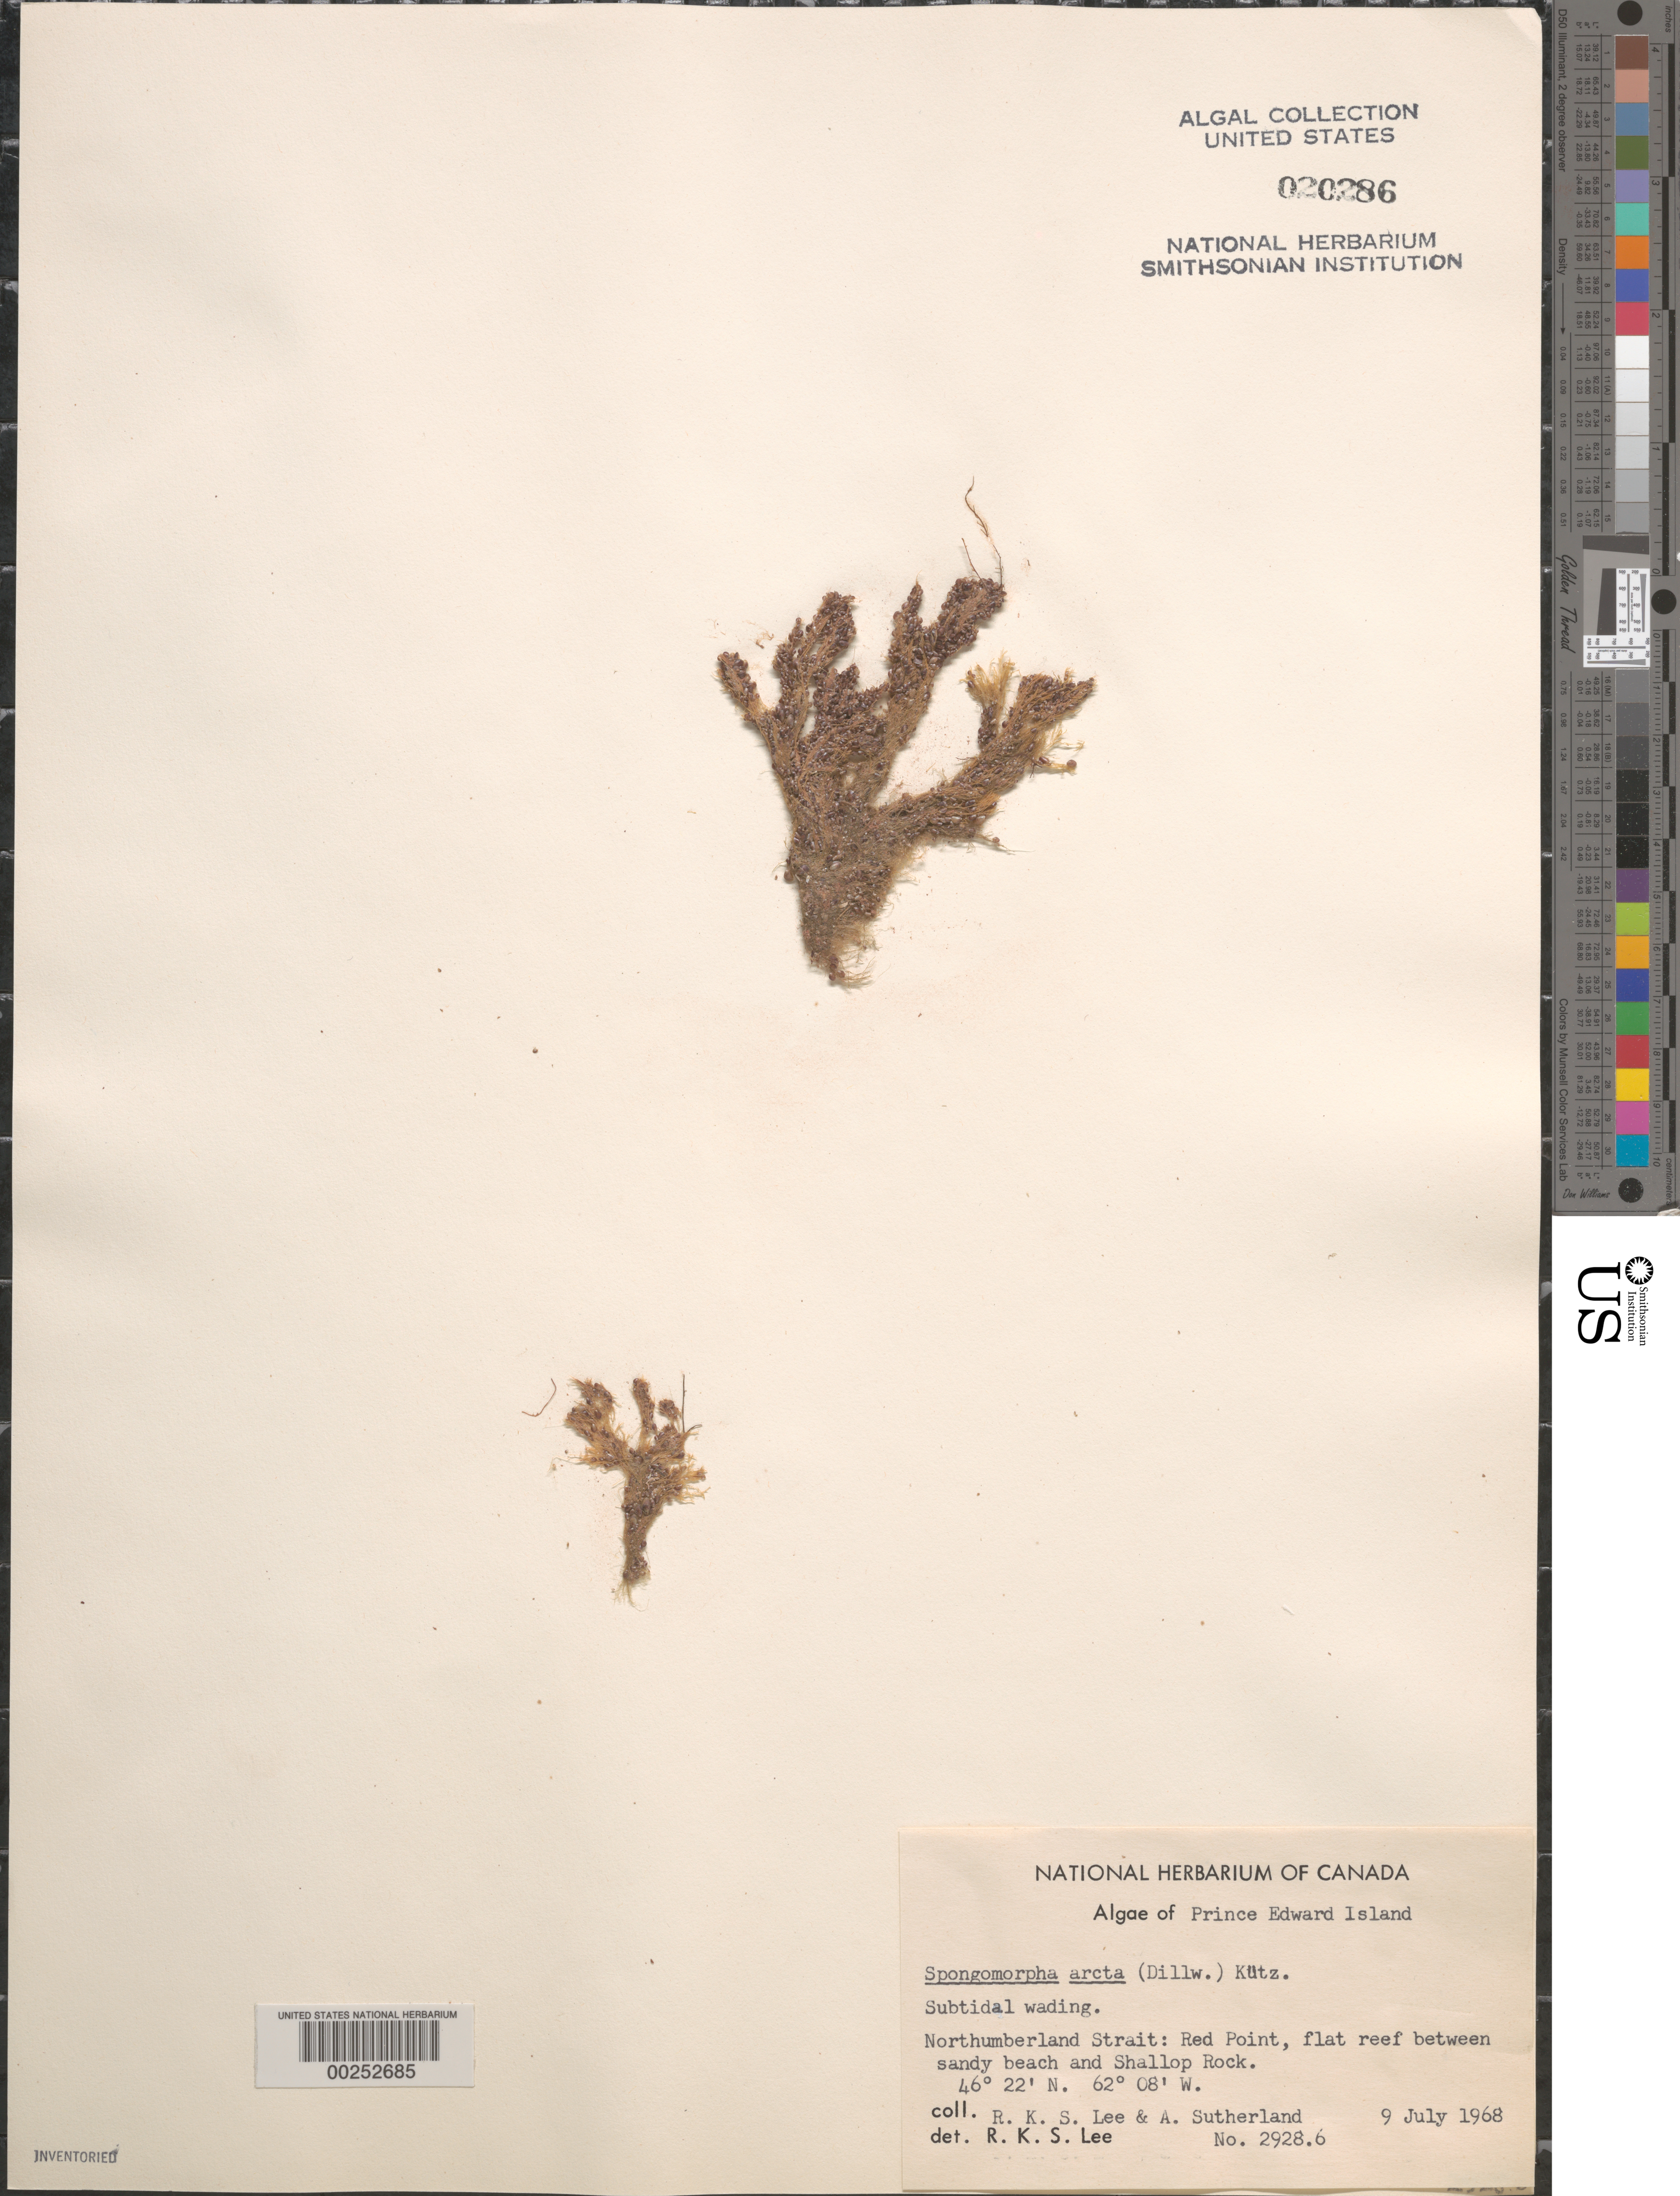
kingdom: Plantae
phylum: Chlorophyta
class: Ulvophyceae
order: Ulotrichales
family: Ulotrichaceae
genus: Acrosiphonia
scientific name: Acrosiphonia arcta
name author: (Dillwyn) Gain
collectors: R. Lee & A. Sutherland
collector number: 2928.6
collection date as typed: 09 Jul 1968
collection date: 1968-07-09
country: Canada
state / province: Prince Edward Island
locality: Red point, near shallop rock, northumberland strait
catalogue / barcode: US 20286